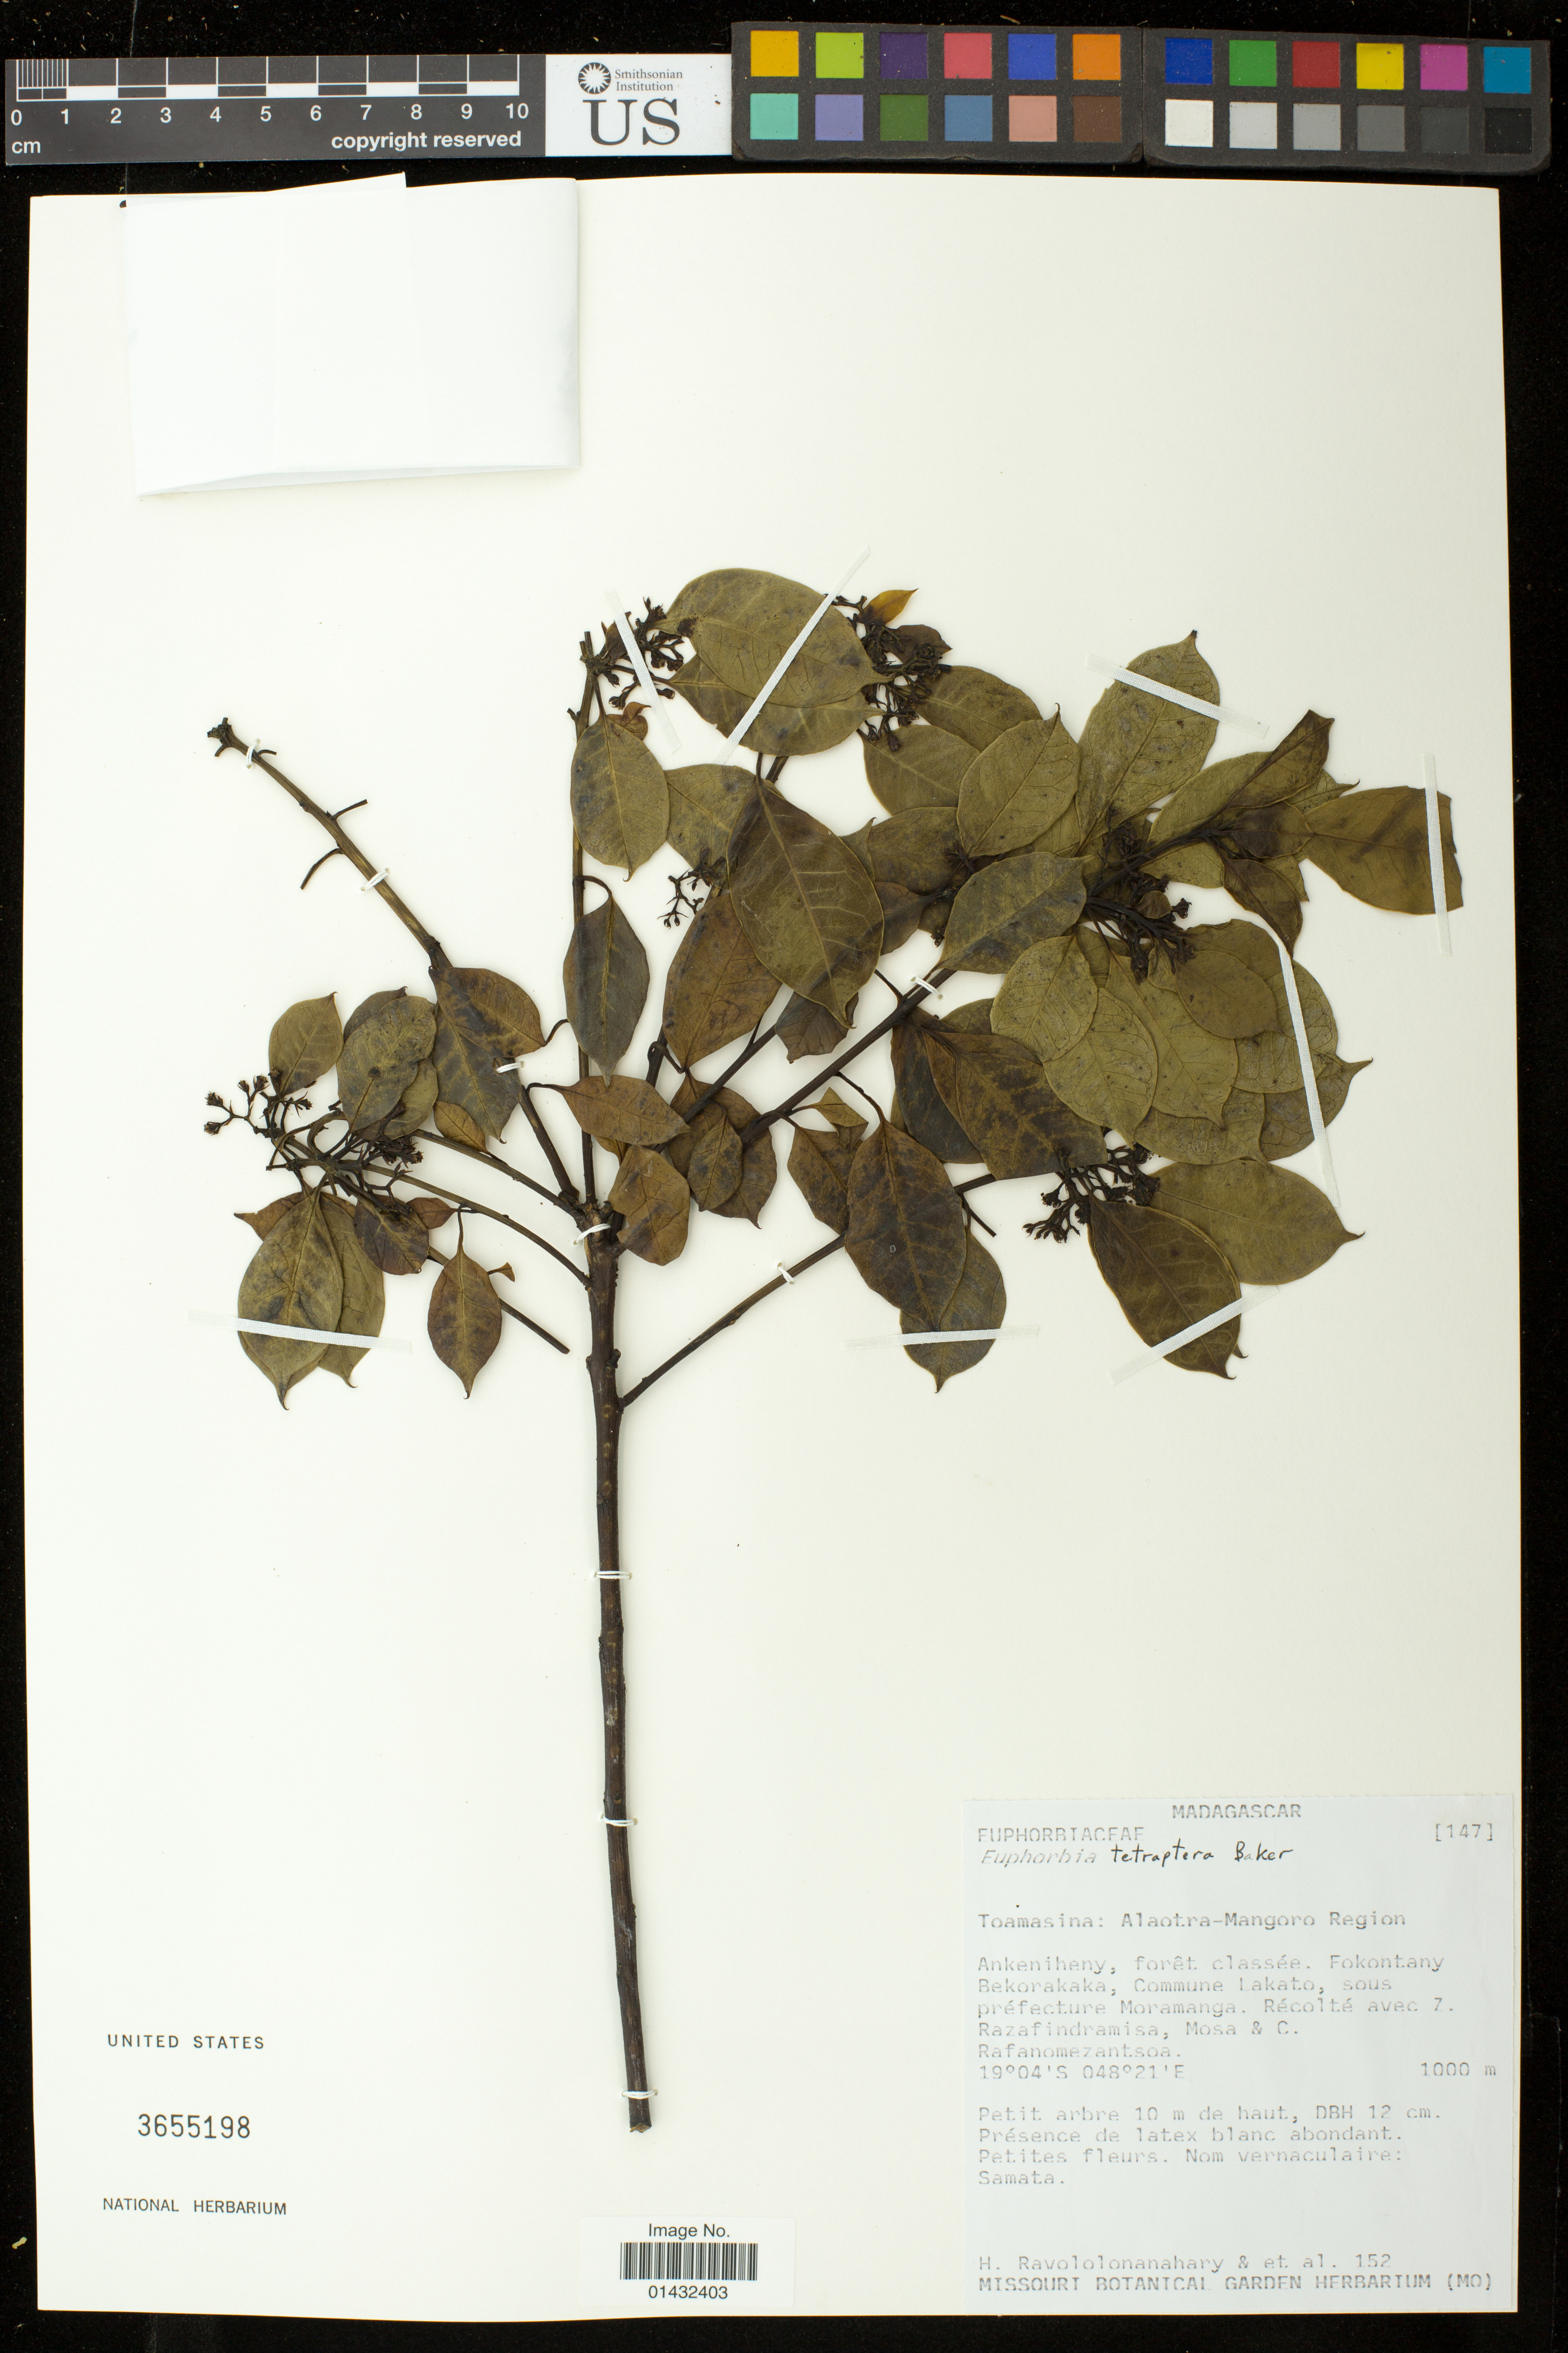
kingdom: Plantae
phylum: Tracheophyta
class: Magnoliopsida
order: Malpighiales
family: Euphorbiaceae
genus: Euphorbia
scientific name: Euphorbia tetraptera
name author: Baker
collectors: H. Ravololonanahary & et al.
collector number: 152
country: Madagascar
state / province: Alaotra Mangoro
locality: Toamasina. Ankeniheny. Fokontany Bekorakaka, Commune Lakato, sous prefecture Moramanga.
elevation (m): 1000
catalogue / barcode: US 3655198